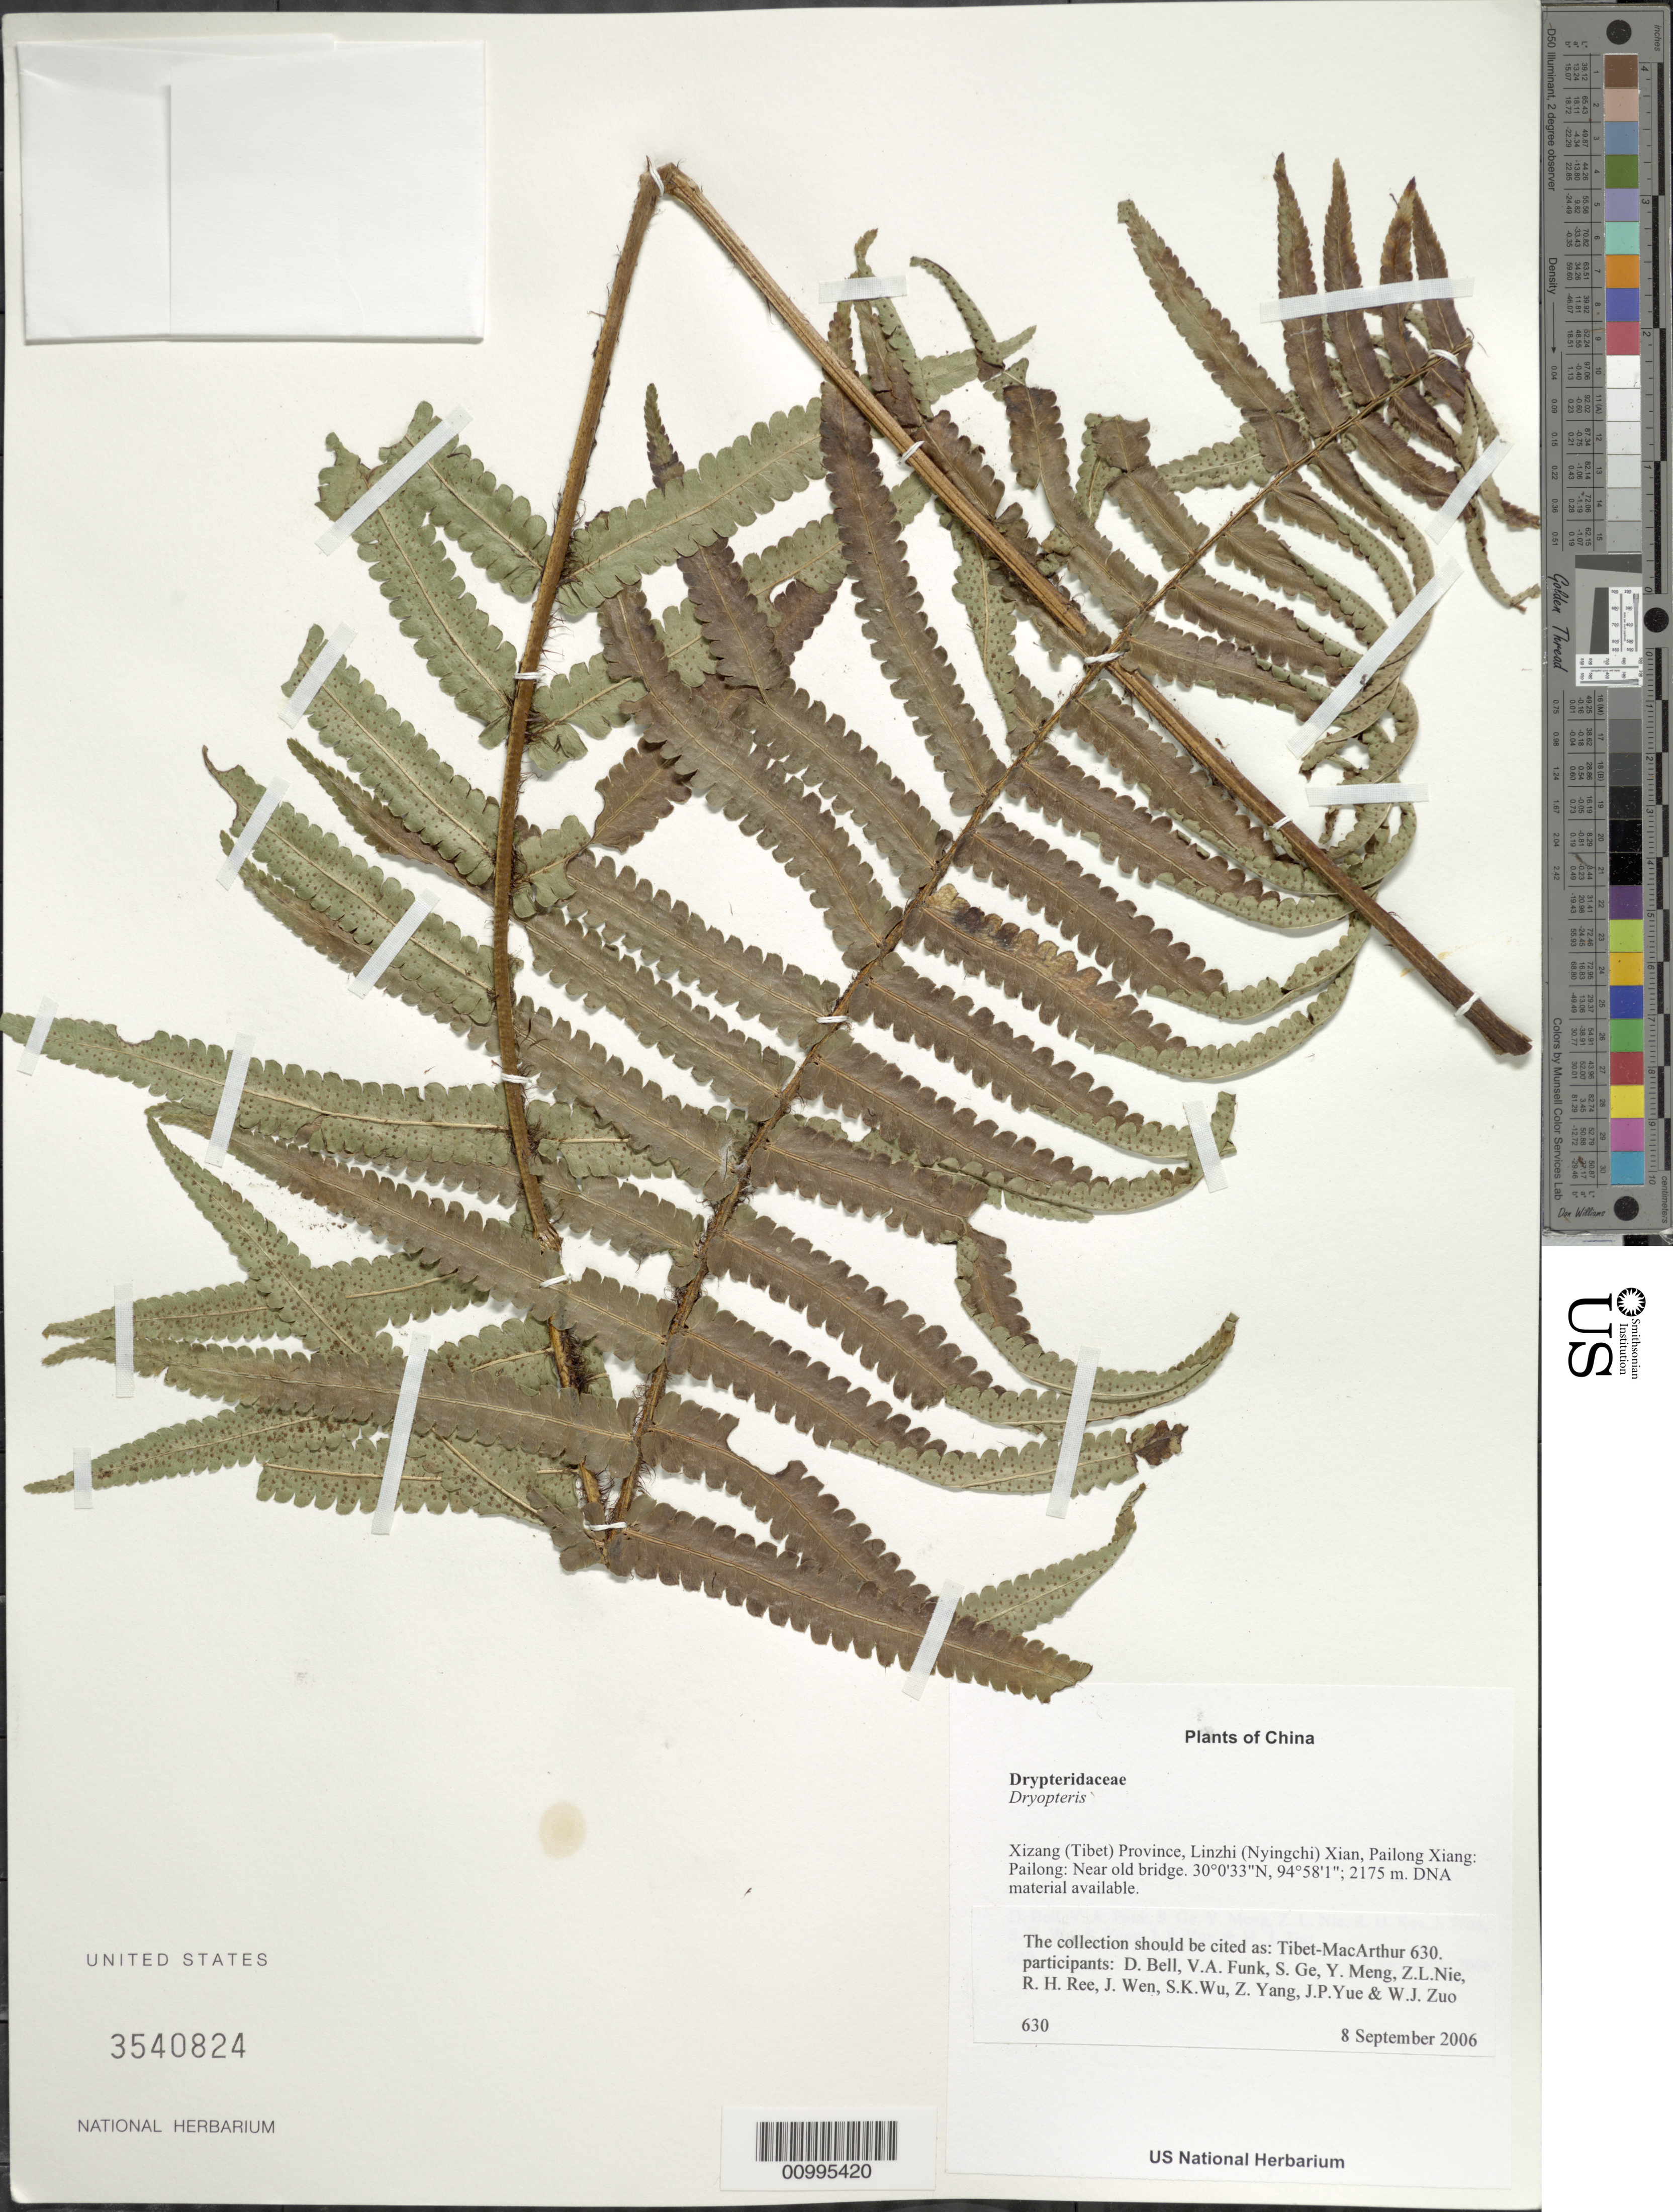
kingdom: Plantae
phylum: Tracheophyta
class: Polypodiopsida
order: Polypodiales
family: Dryopteridaceae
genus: Dryopteris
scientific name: Dryopteris sp.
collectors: Tibet-MacArthur, D. A. Bell, V. Funk, S. Ge, Y. Meng, Z. Nie, R. Ree, J. Wen, S. K. Wu, Z. Yang, J. Yue & W. Zuo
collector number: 630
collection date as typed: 08 Sep 2006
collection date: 2006-09-08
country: China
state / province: Xizang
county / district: Linzhi (Nyingchi) Xian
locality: Pailong Xiang: Pailong. Near old bridge.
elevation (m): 2175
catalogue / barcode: US 3540824